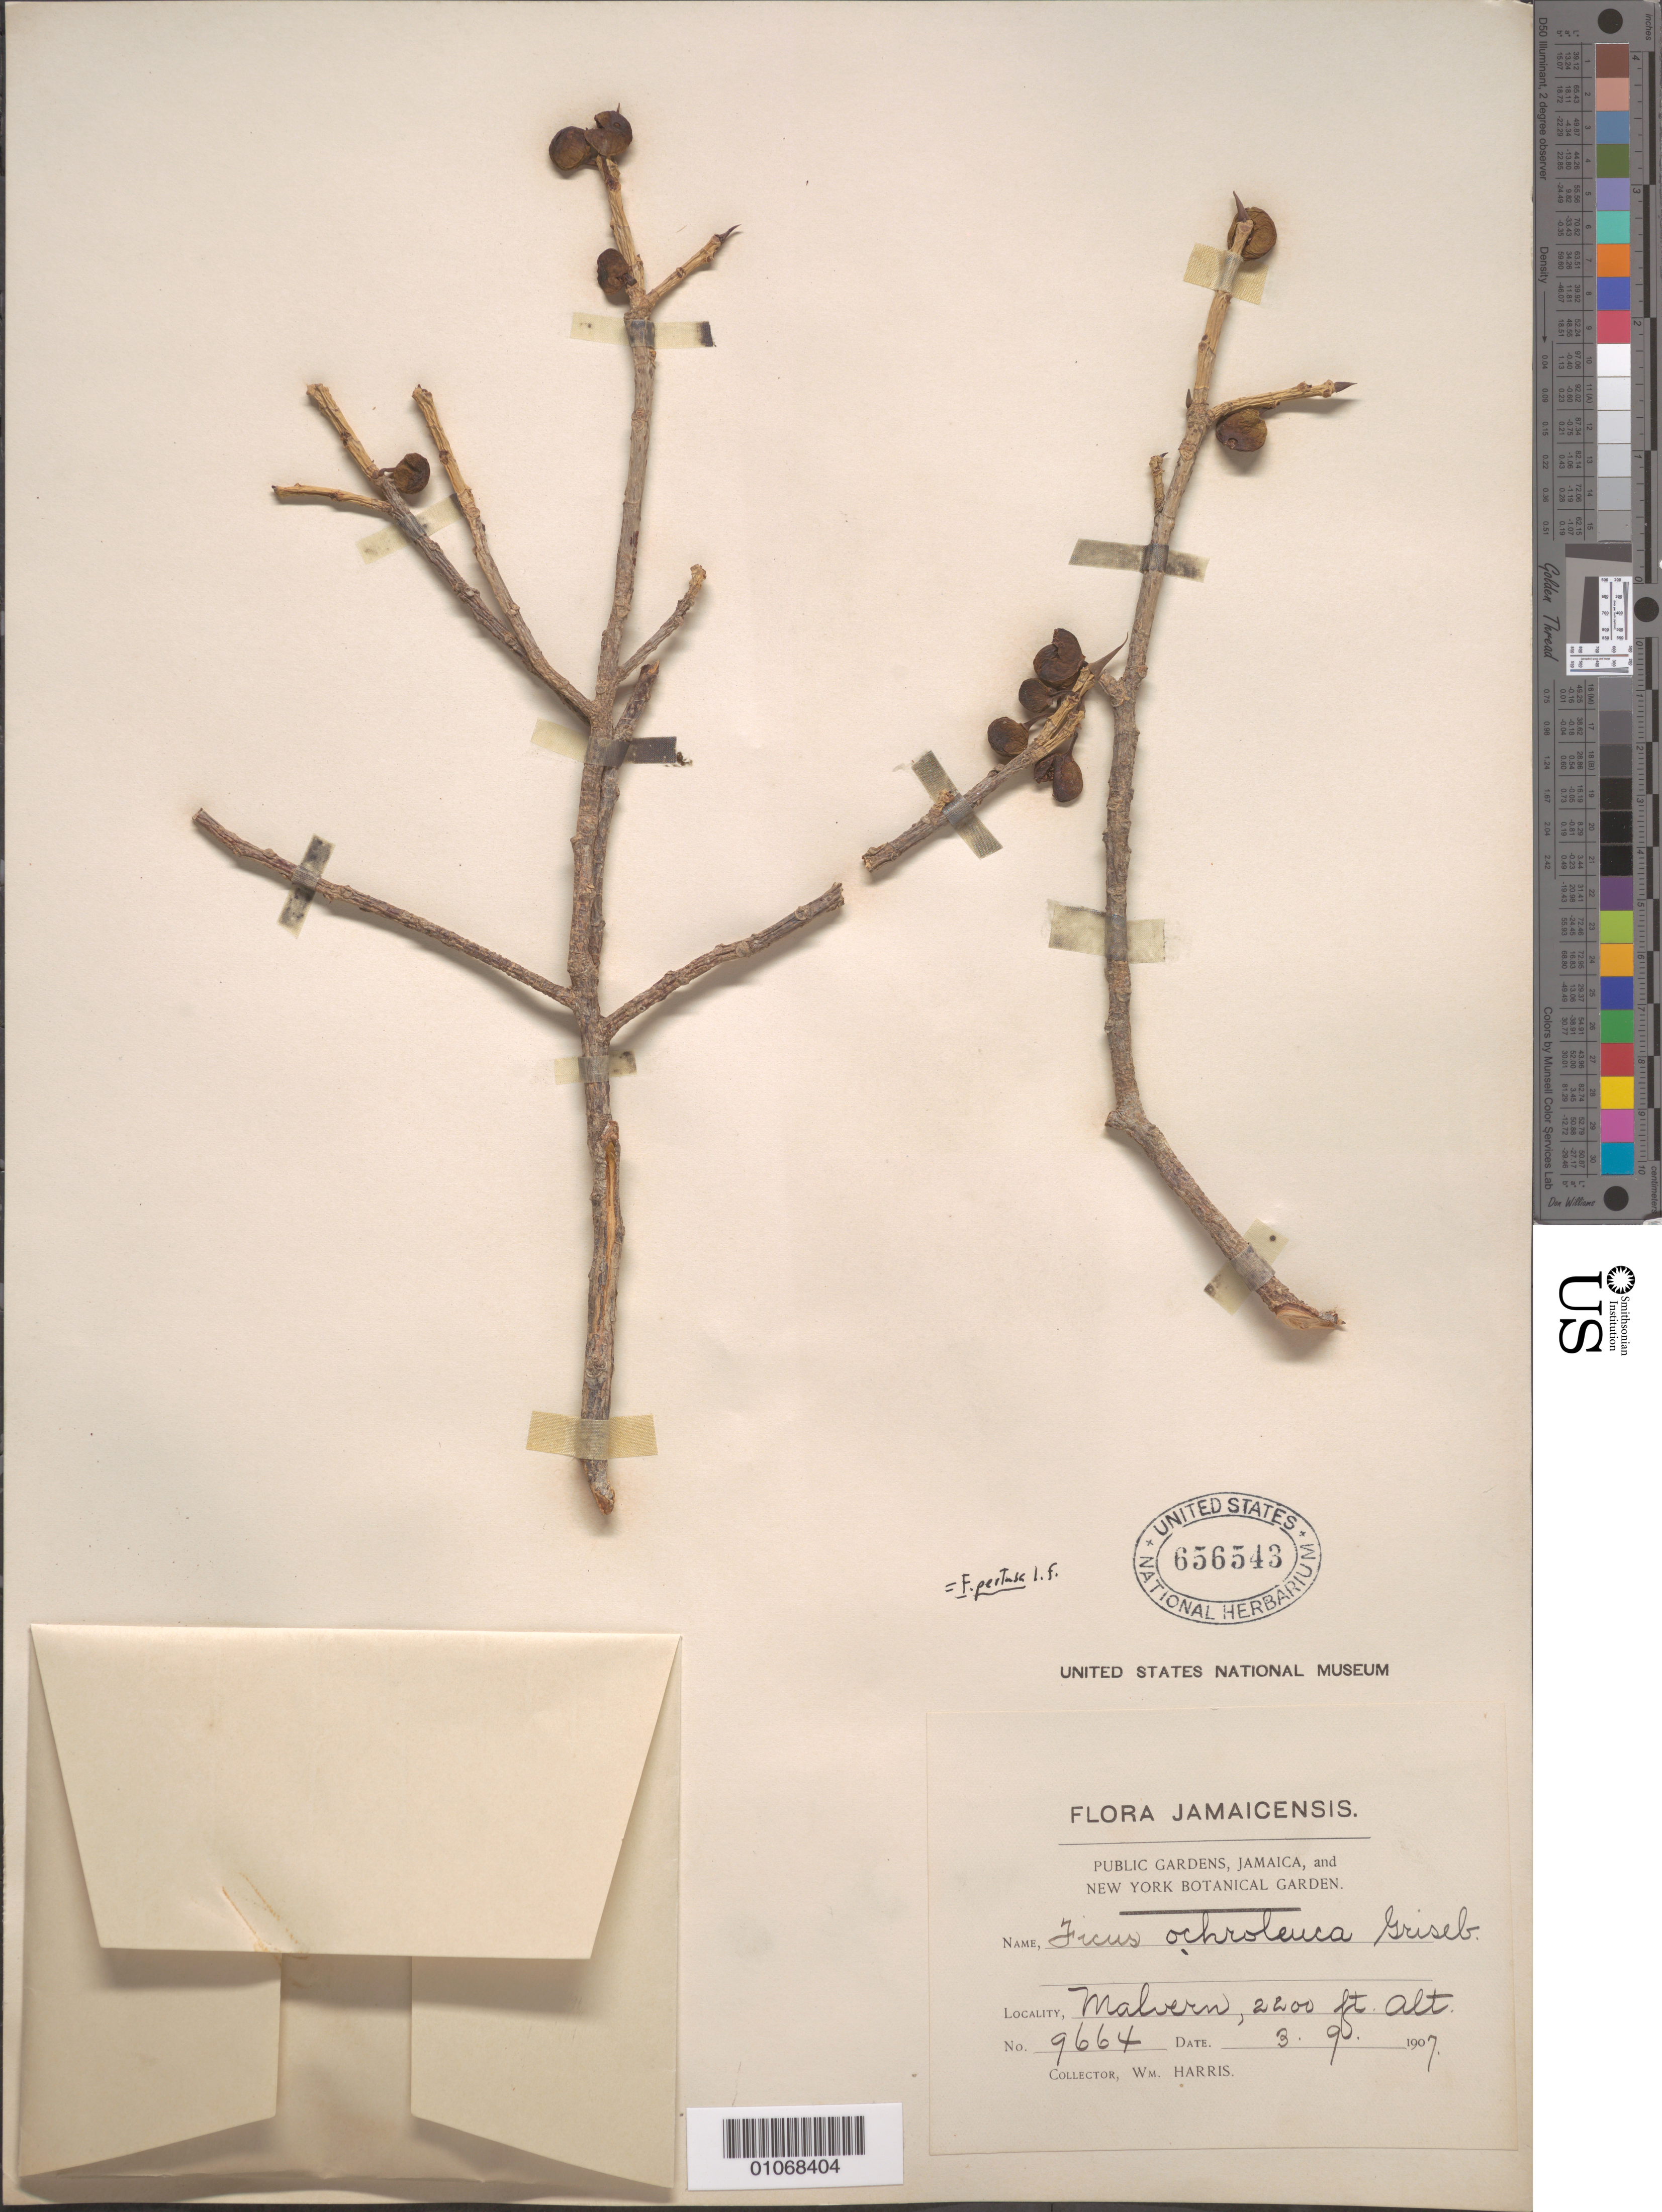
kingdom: Plantae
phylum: Tracheophyta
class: Magnoliopsida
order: Rosales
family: Moraceae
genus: Ficus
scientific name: Ficus pertusa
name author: L. f.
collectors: W. Harris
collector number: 9664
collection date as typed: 04 Sep 1907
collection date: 1907-09-04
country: Jamaica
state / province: Saint Elizabeth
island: Jamaica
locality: Malvern.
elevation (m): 671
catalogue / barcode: US 656543